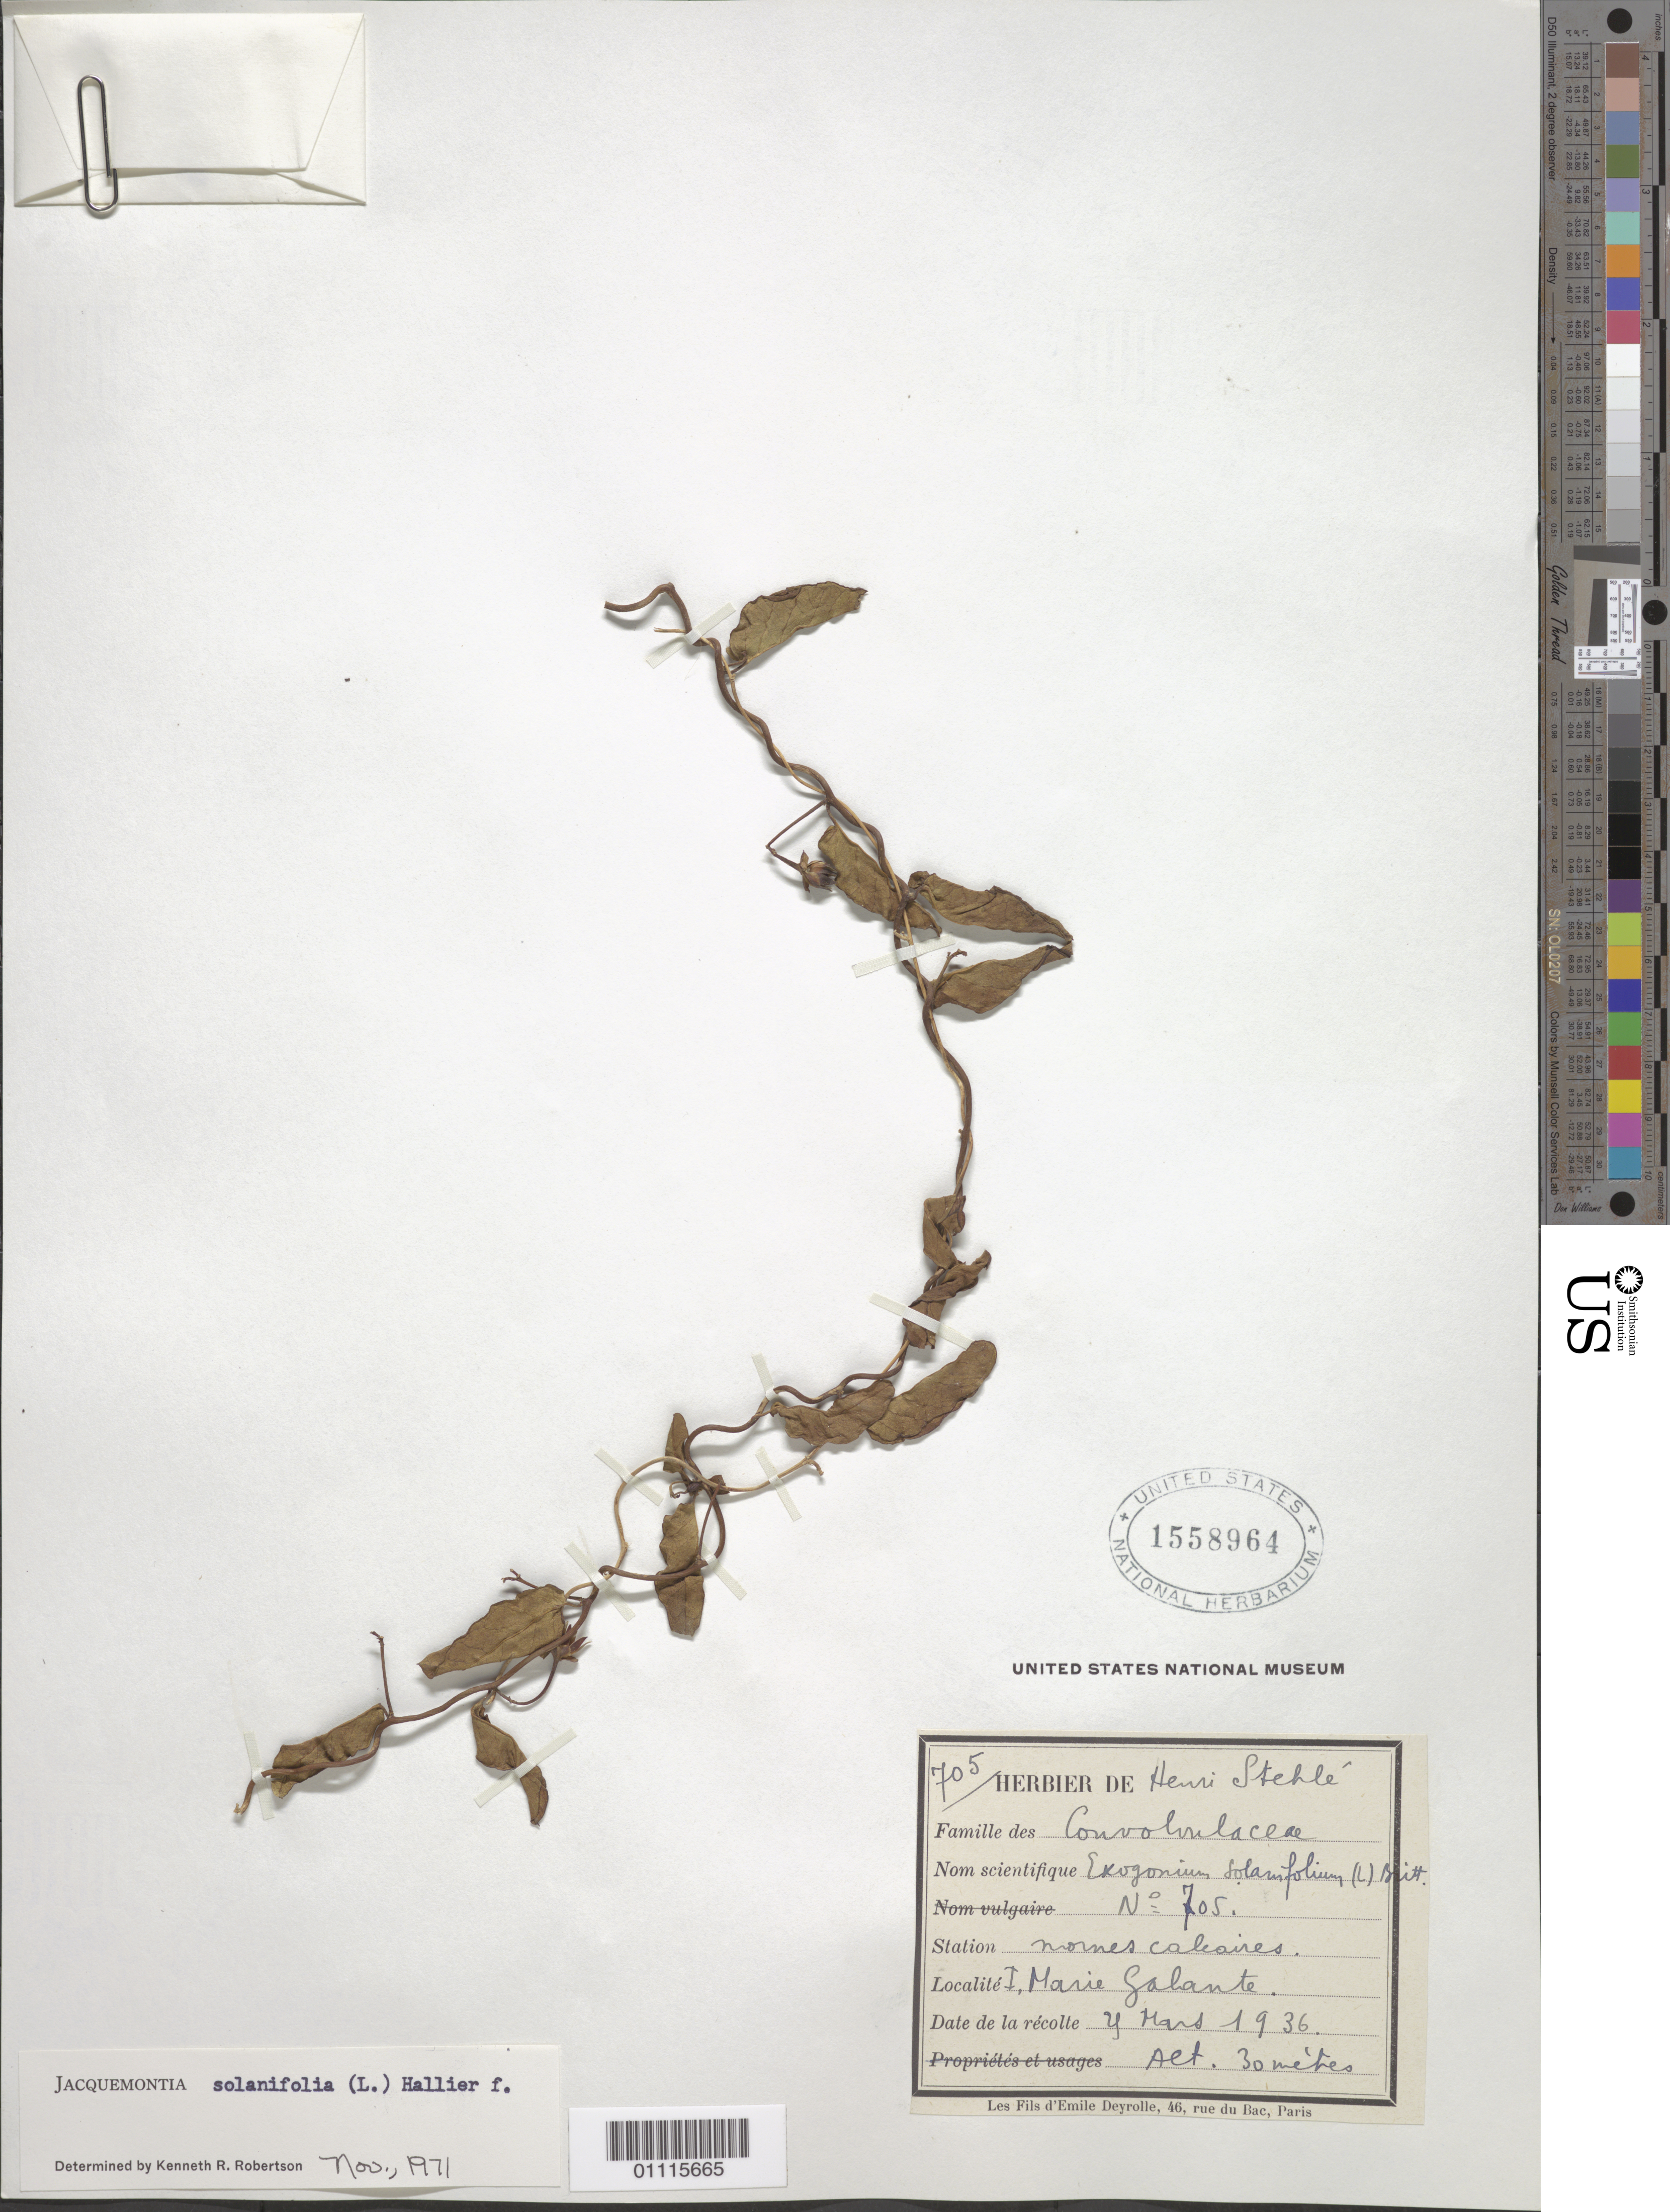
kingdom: Plantae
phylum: Tracheophyta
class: Magnoliopsida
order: Solanales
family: Convolvulaceae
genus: Jacquemontia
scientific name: Jacquemontia solanifolia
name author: (L.) Hallier f.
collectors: H. Stehlé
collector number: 705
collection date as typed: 28 Mar 1936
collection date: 1936-03-28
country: Guadeloupe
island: Marie Galante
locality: Mornes Calcaires.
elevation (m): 30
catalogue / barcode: US 1558964